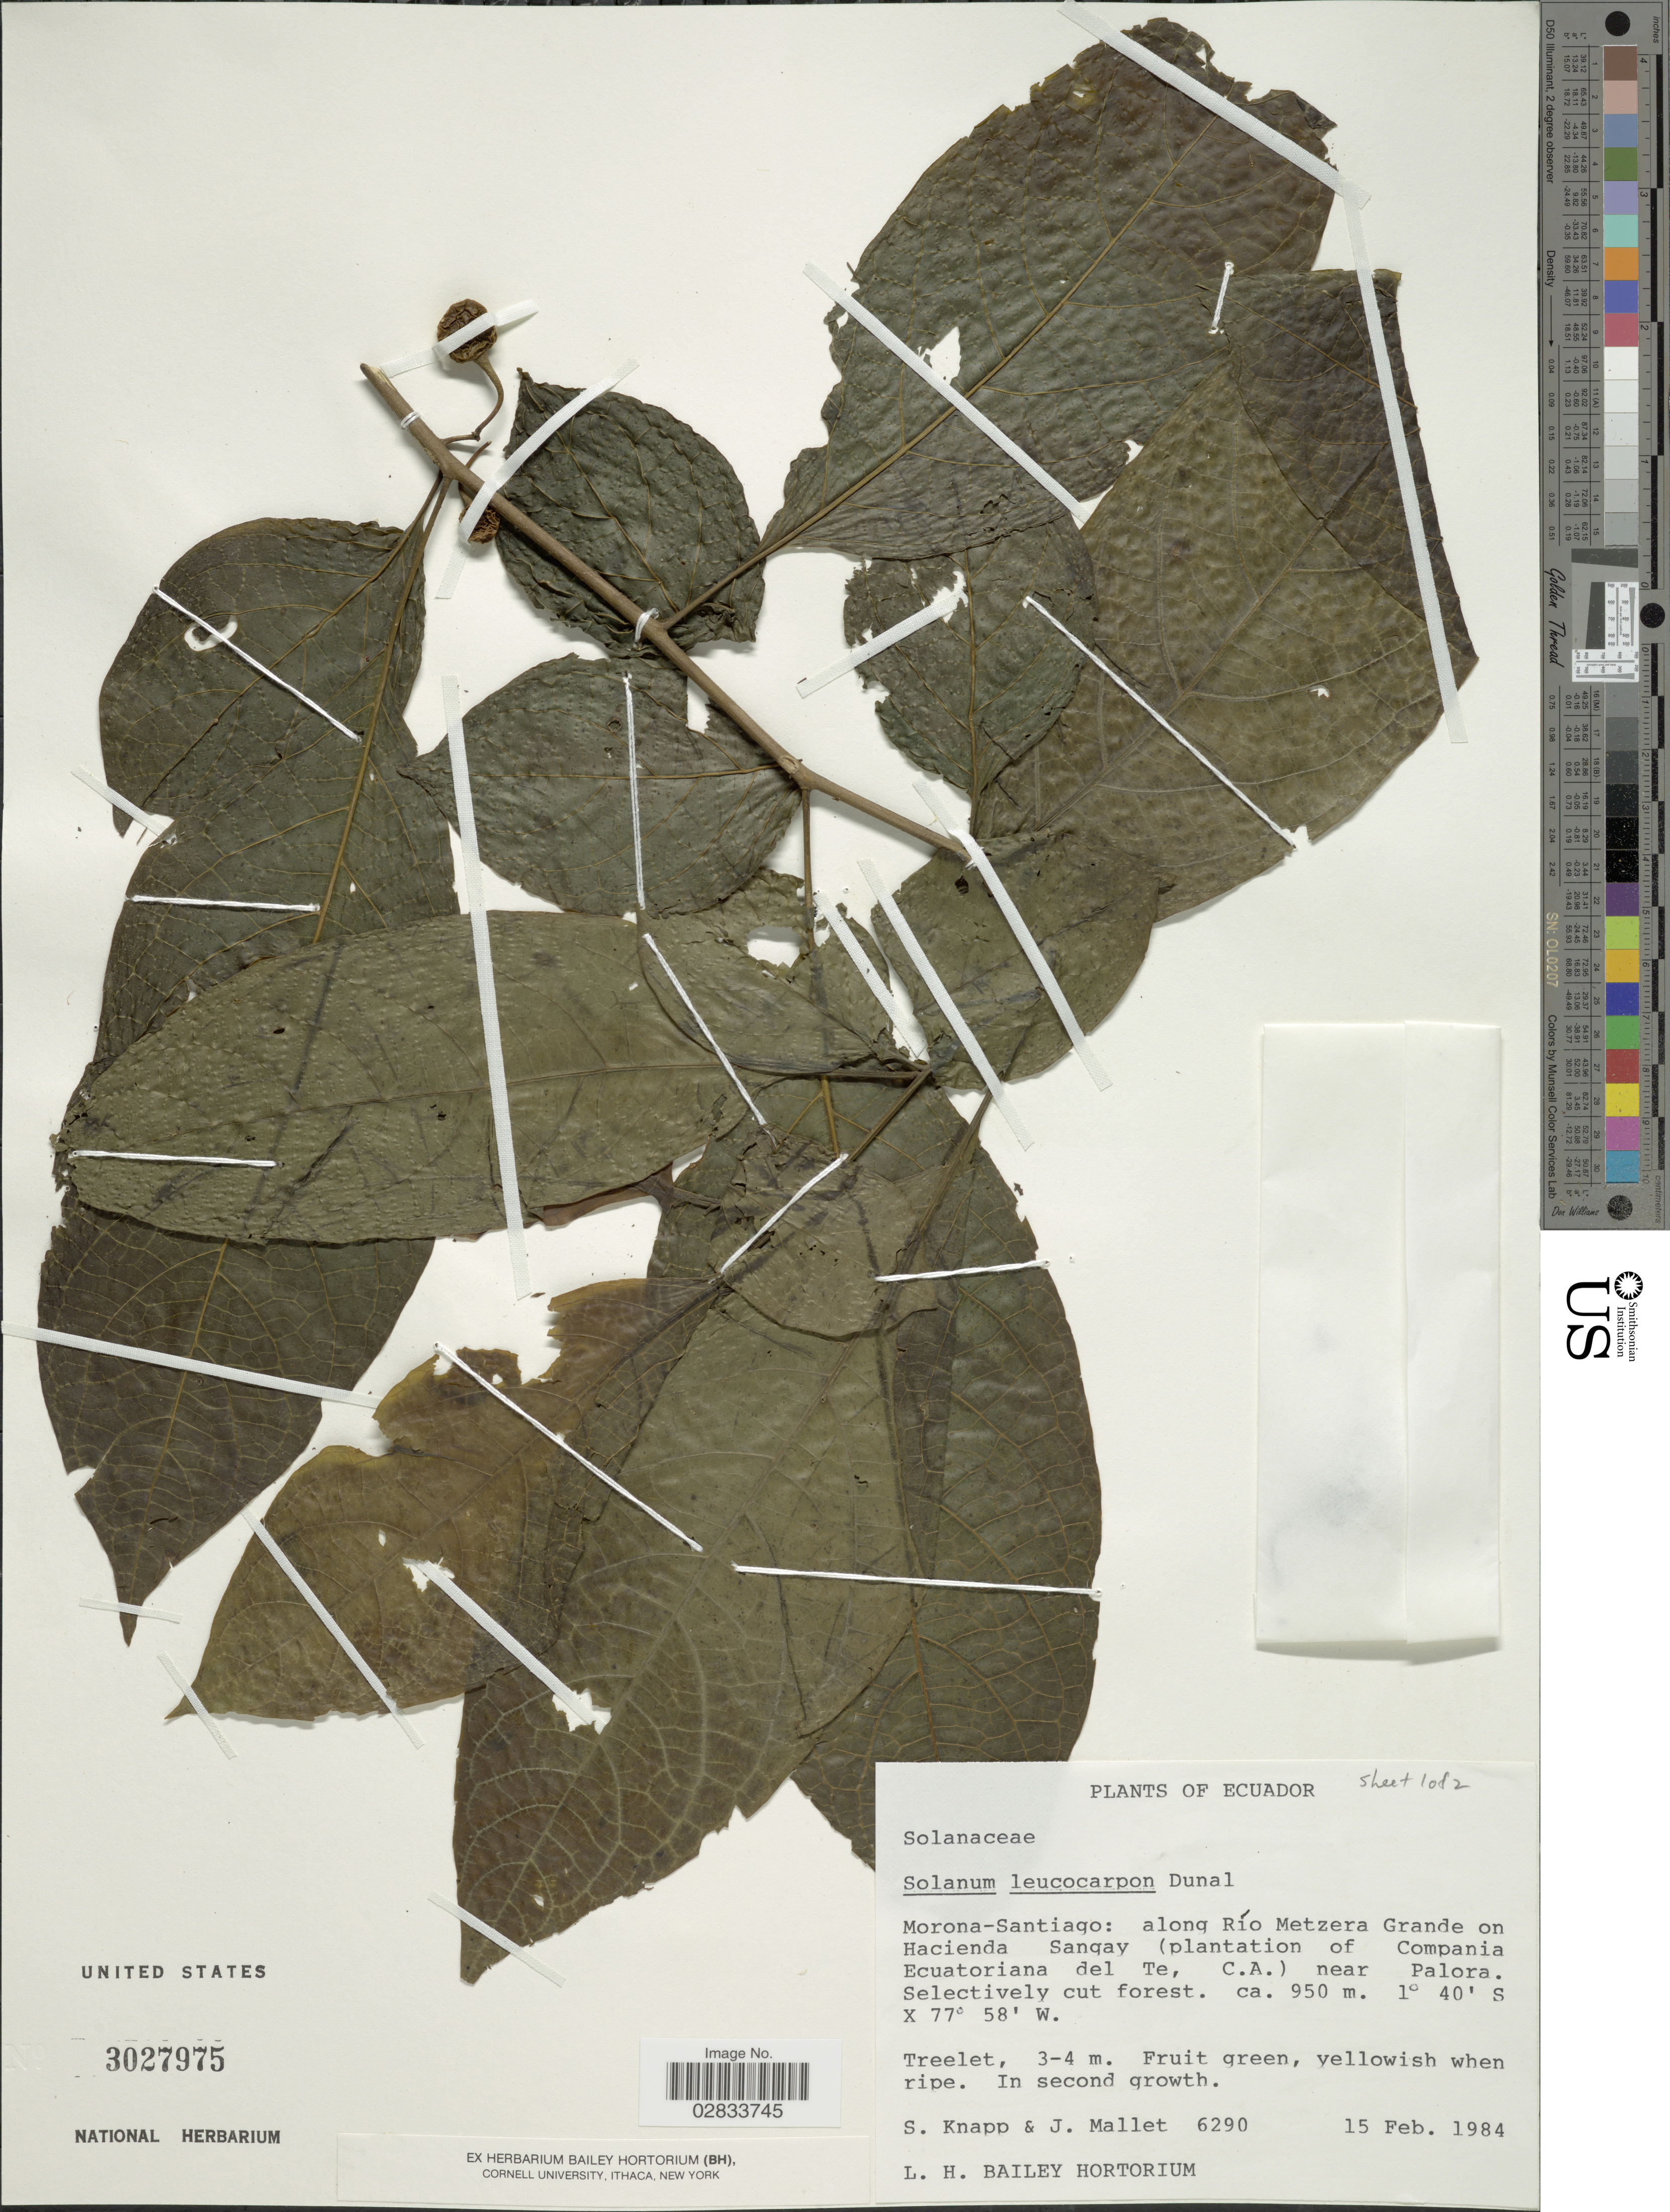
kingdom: Plantae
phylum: Tracheophyta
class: Magnoliopsida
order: Solanales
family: Solanaceae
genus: Solanum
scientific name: Solanum leucocarpon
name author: Dunal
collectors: S. Knapp & J. Mallet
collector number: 6290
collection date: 1984-02-15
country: Ecuador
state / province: Morona-Santiago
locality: Morona-Santiago: along Río Metzera Grande on Hacienda Sangay (plantation of Compania Ecuatoriana del Te, C.A.) near Palora.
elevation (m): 950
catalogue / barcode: US 3027975